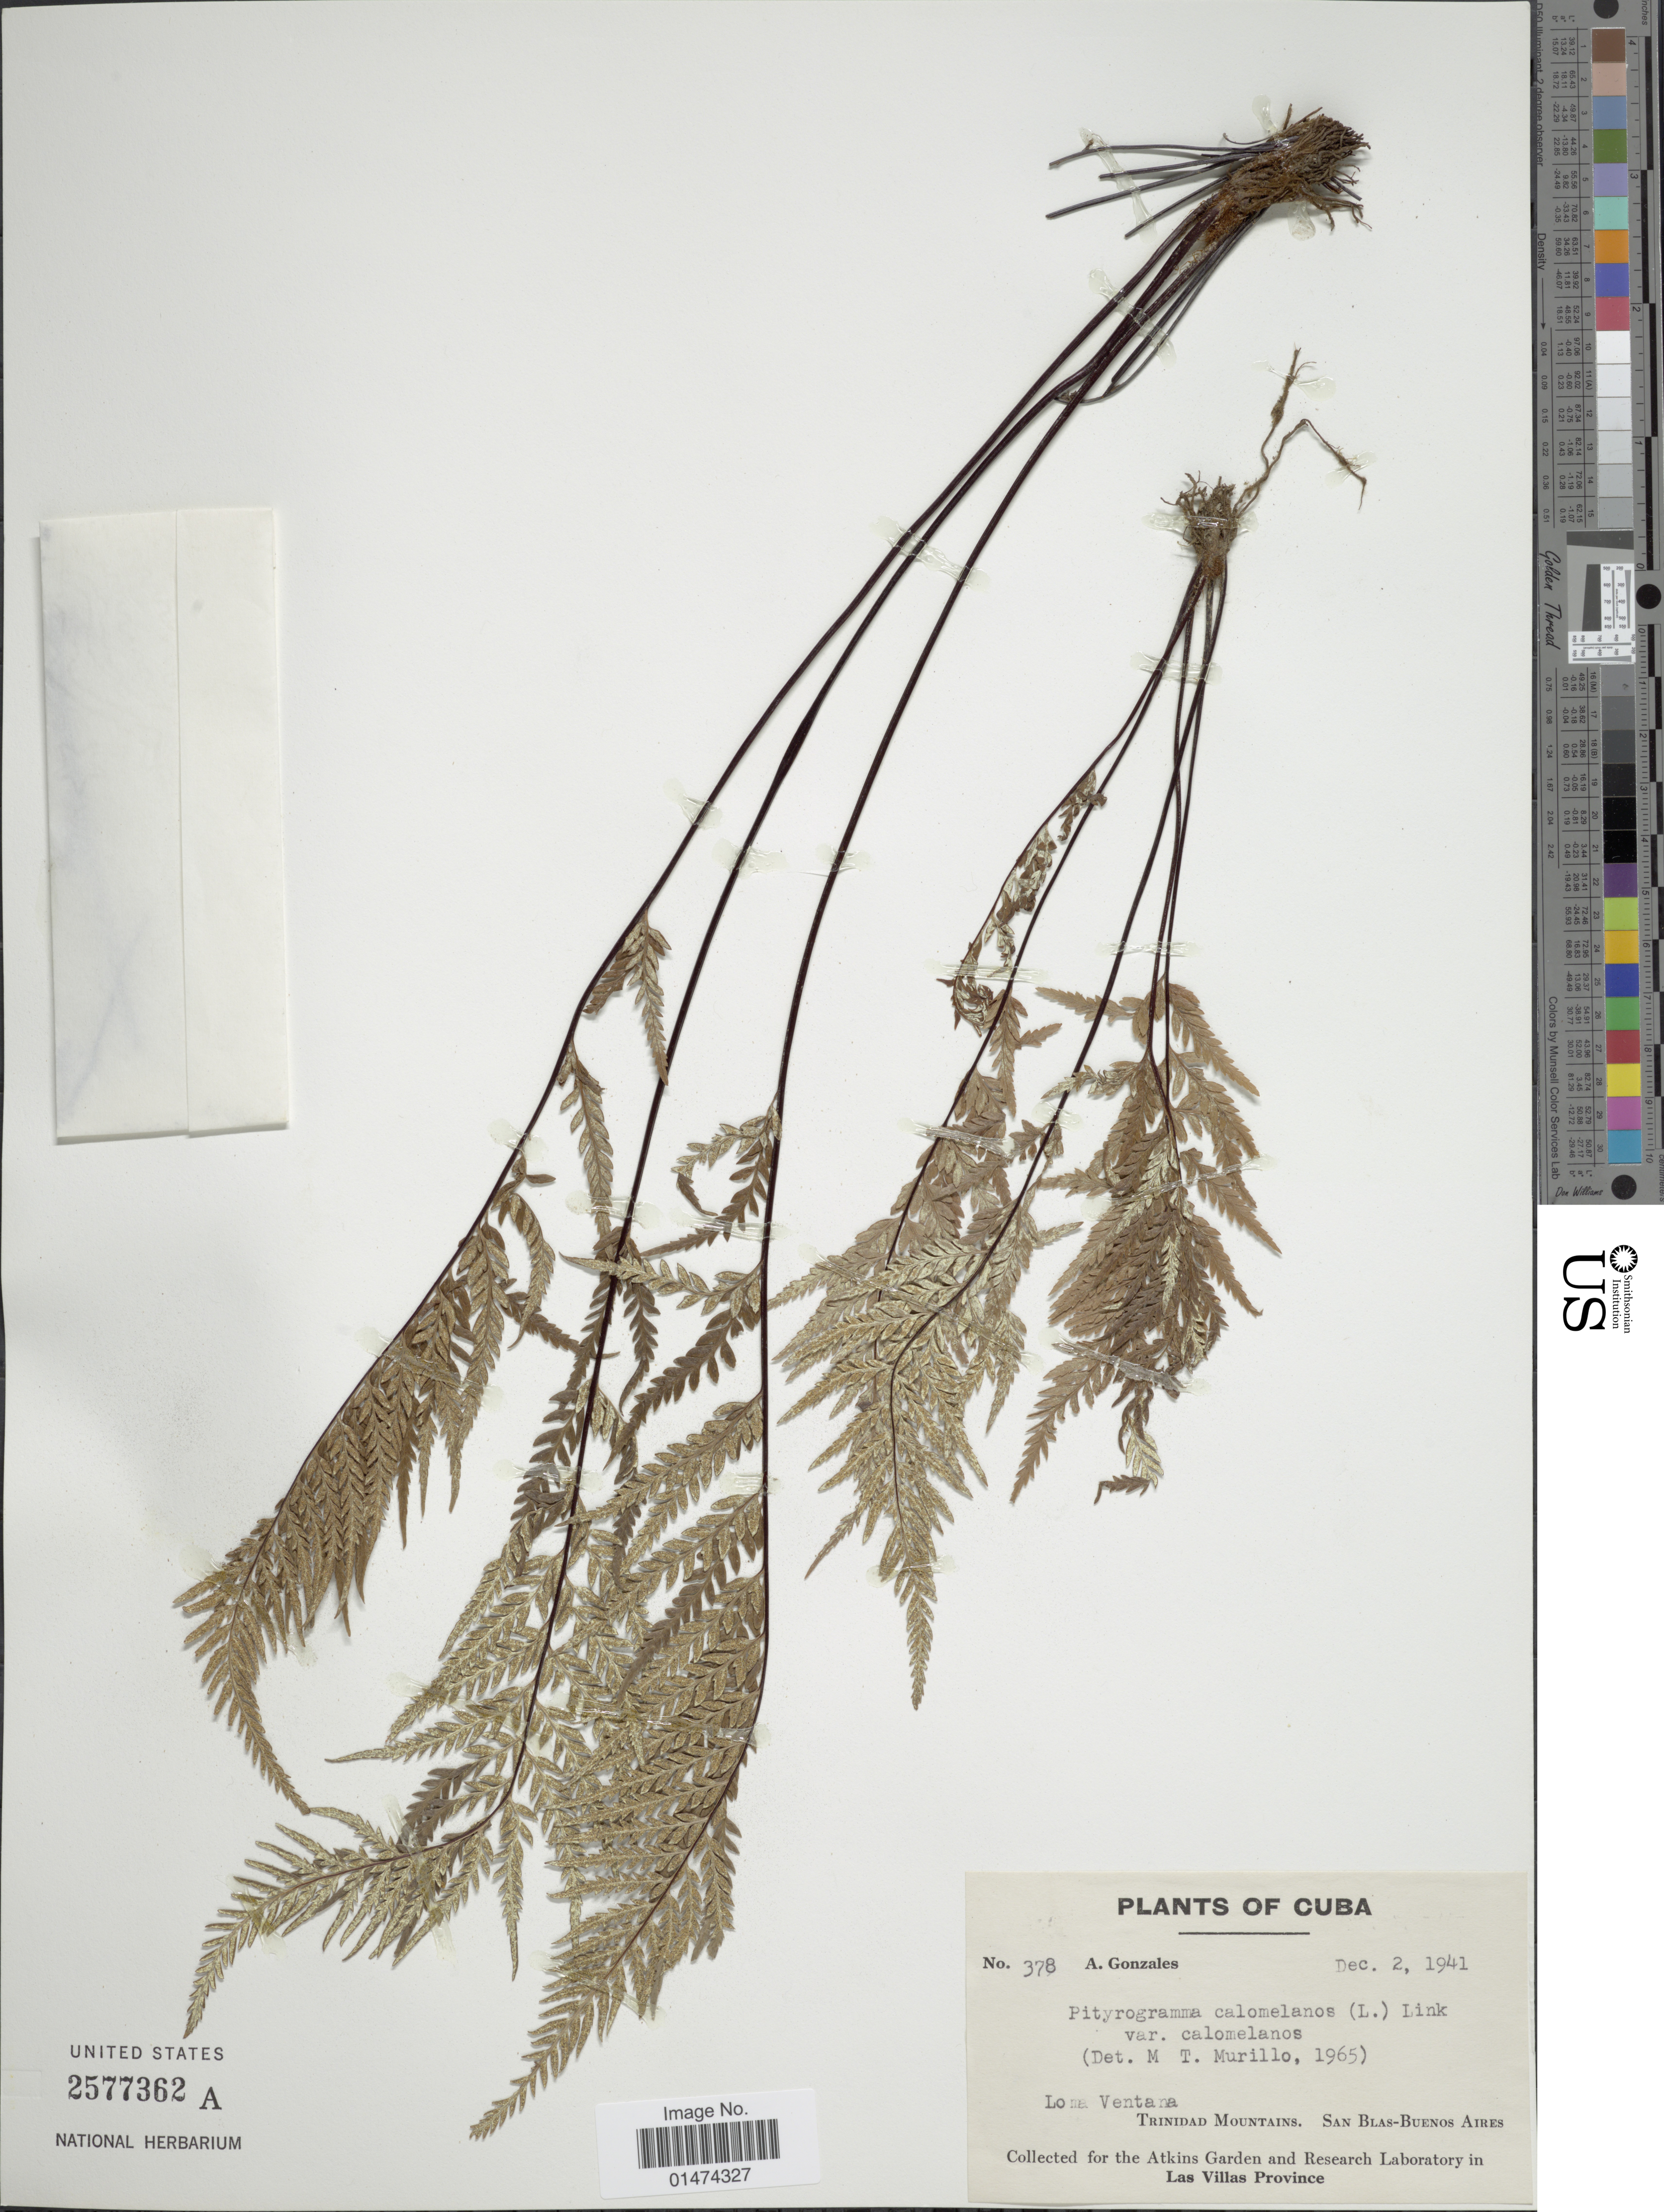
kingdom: Plantae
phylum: Tracheophyta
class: Polypodiopsida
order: Polypodiales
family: Pteridaceae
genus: Pityrogramma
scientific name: Pityrogramma calomelanos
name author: (L.) Link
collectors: A. Gonzáles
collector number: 378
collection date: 1941-12-02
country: Cuba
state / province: Las Villas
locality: Lo ma Ventana, Trinidad Mountains, San Blas Buenos Aires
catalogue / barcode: US 2577362